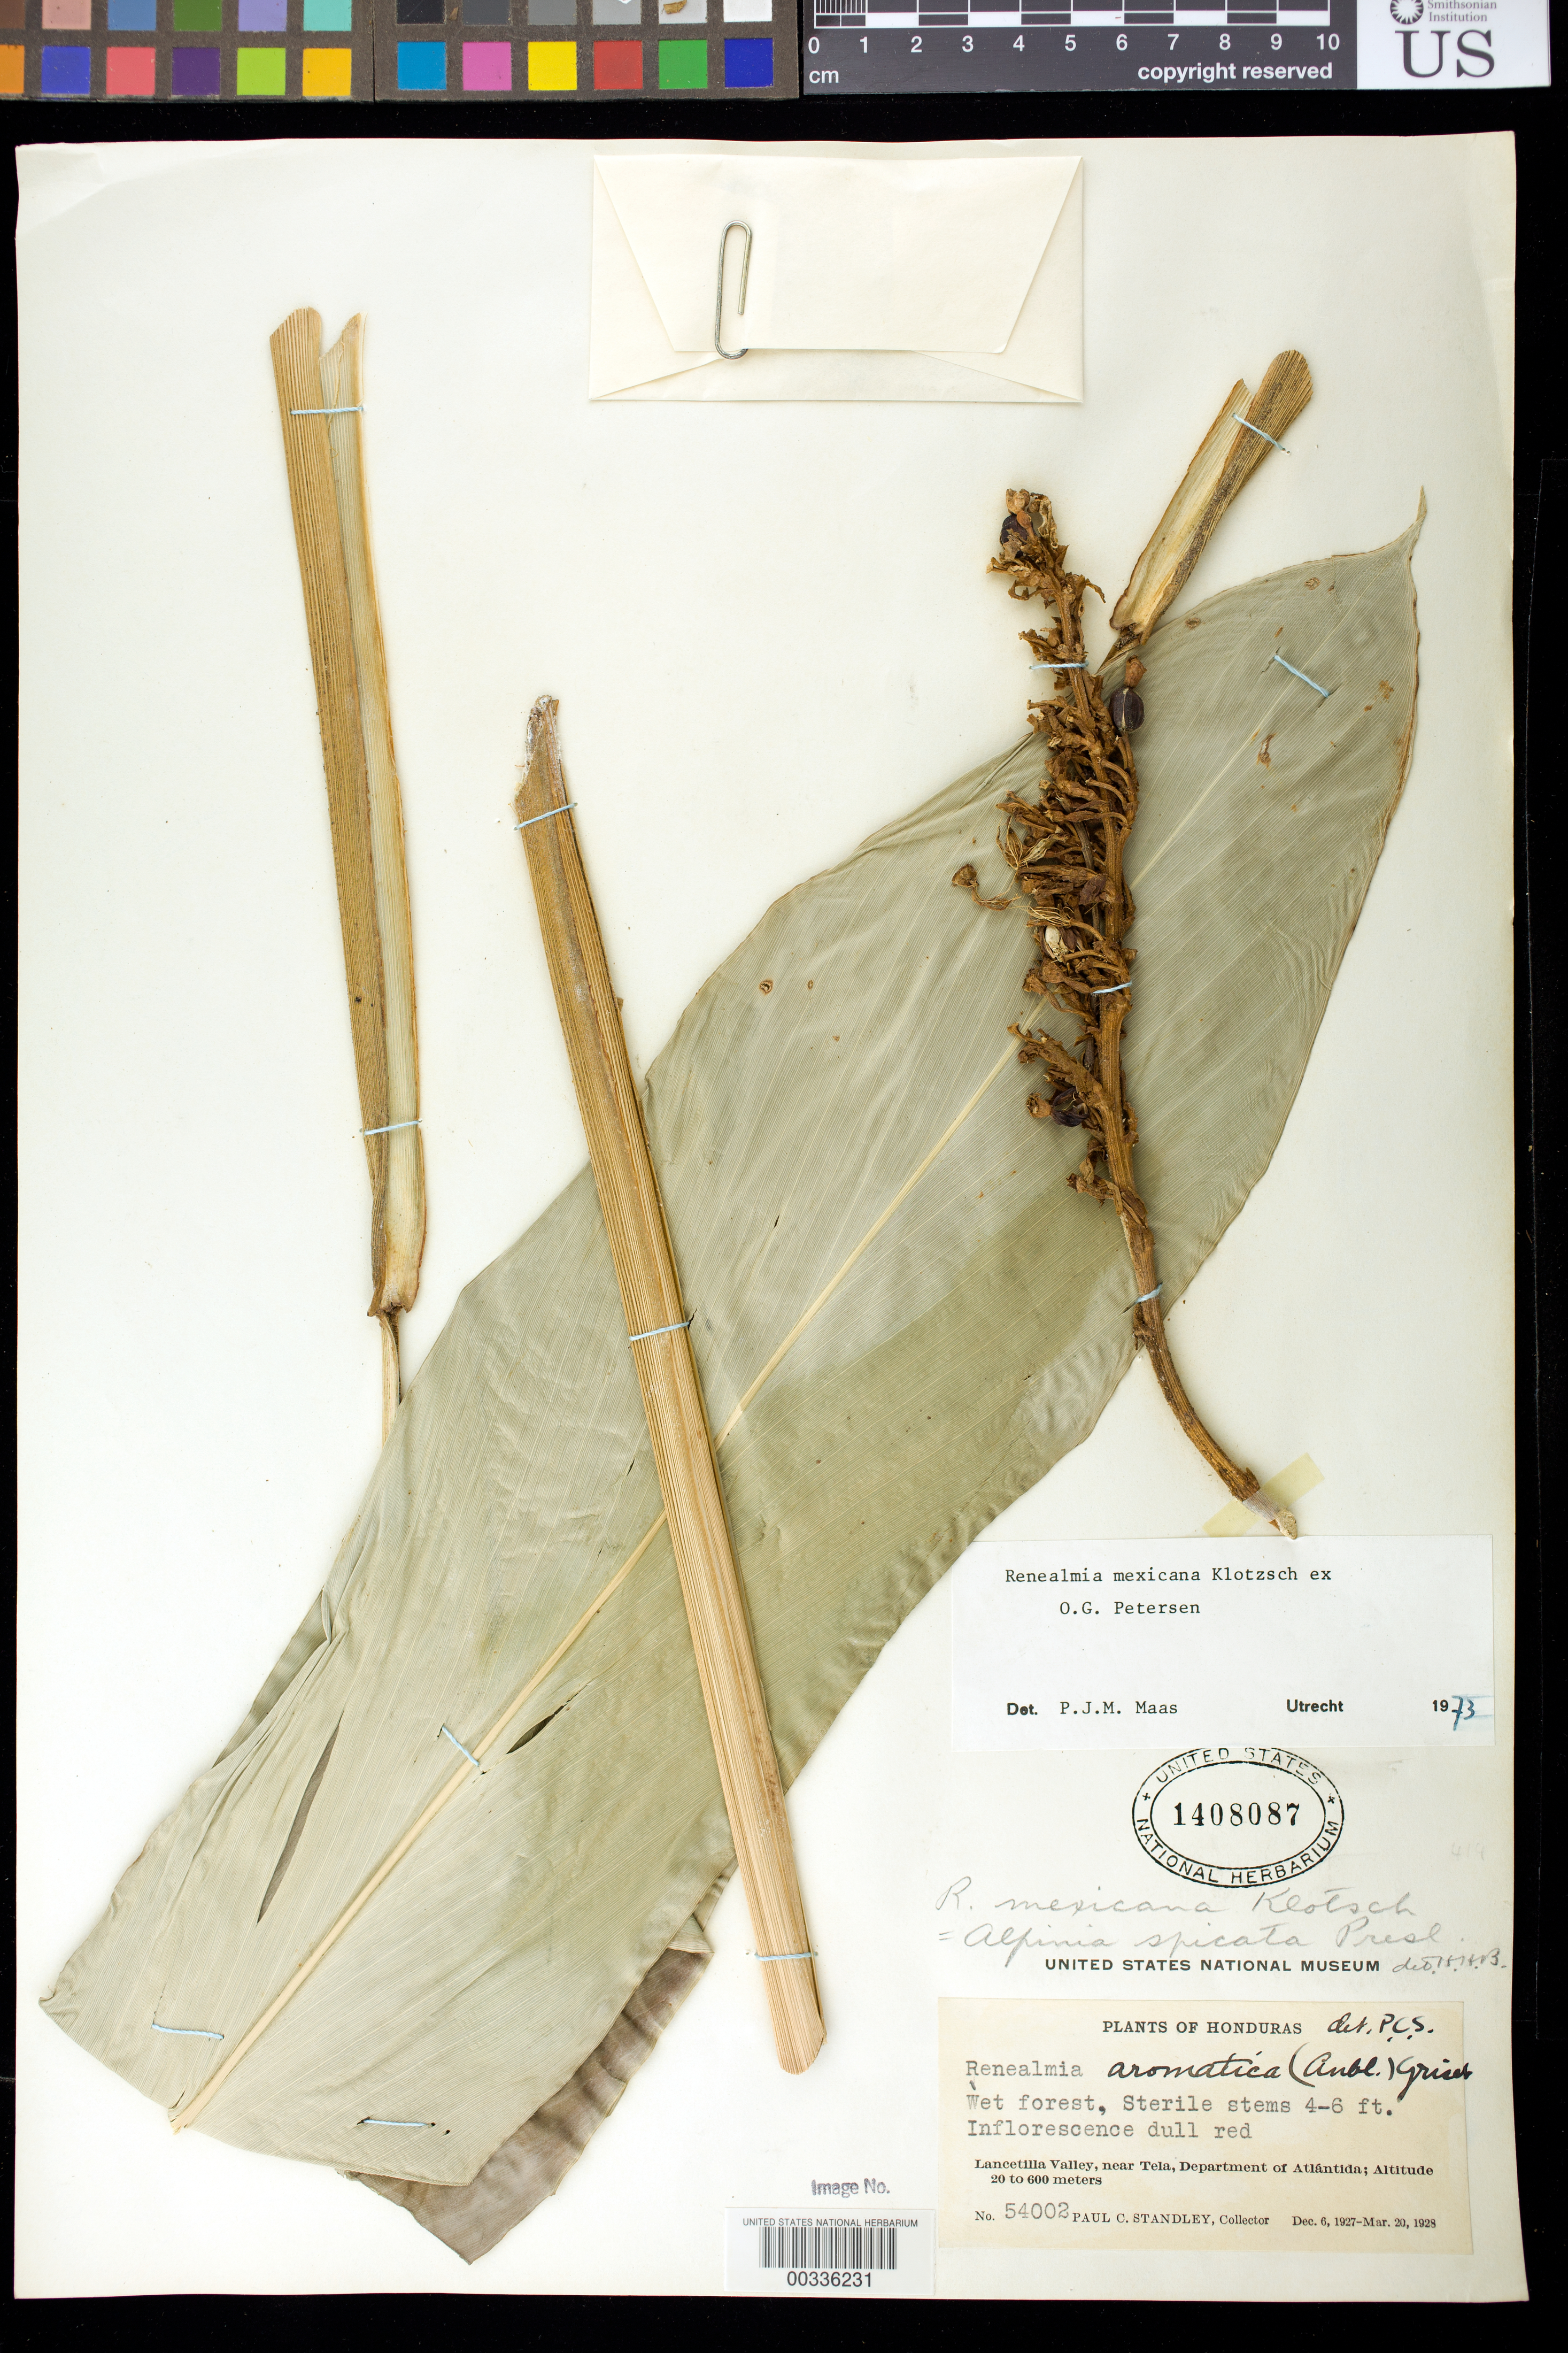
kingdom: Plantae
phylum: Tracheophyta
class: Liliopsida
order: Zingiberales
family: Zingiberaceae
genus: Renealmia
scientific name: Renealmia mexicana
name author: Klotzsch ex Petersen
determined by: Maas, Paul J. M.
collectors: P. C. Standley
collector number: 54002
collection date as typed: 06 Dec 1927 to 20 Mar 1928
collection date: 1927-12-06/1928-03-20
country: Honduras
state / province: Atlántida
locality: Lancetilla Valley, near Tela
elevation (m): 20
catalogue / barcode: US 1408087